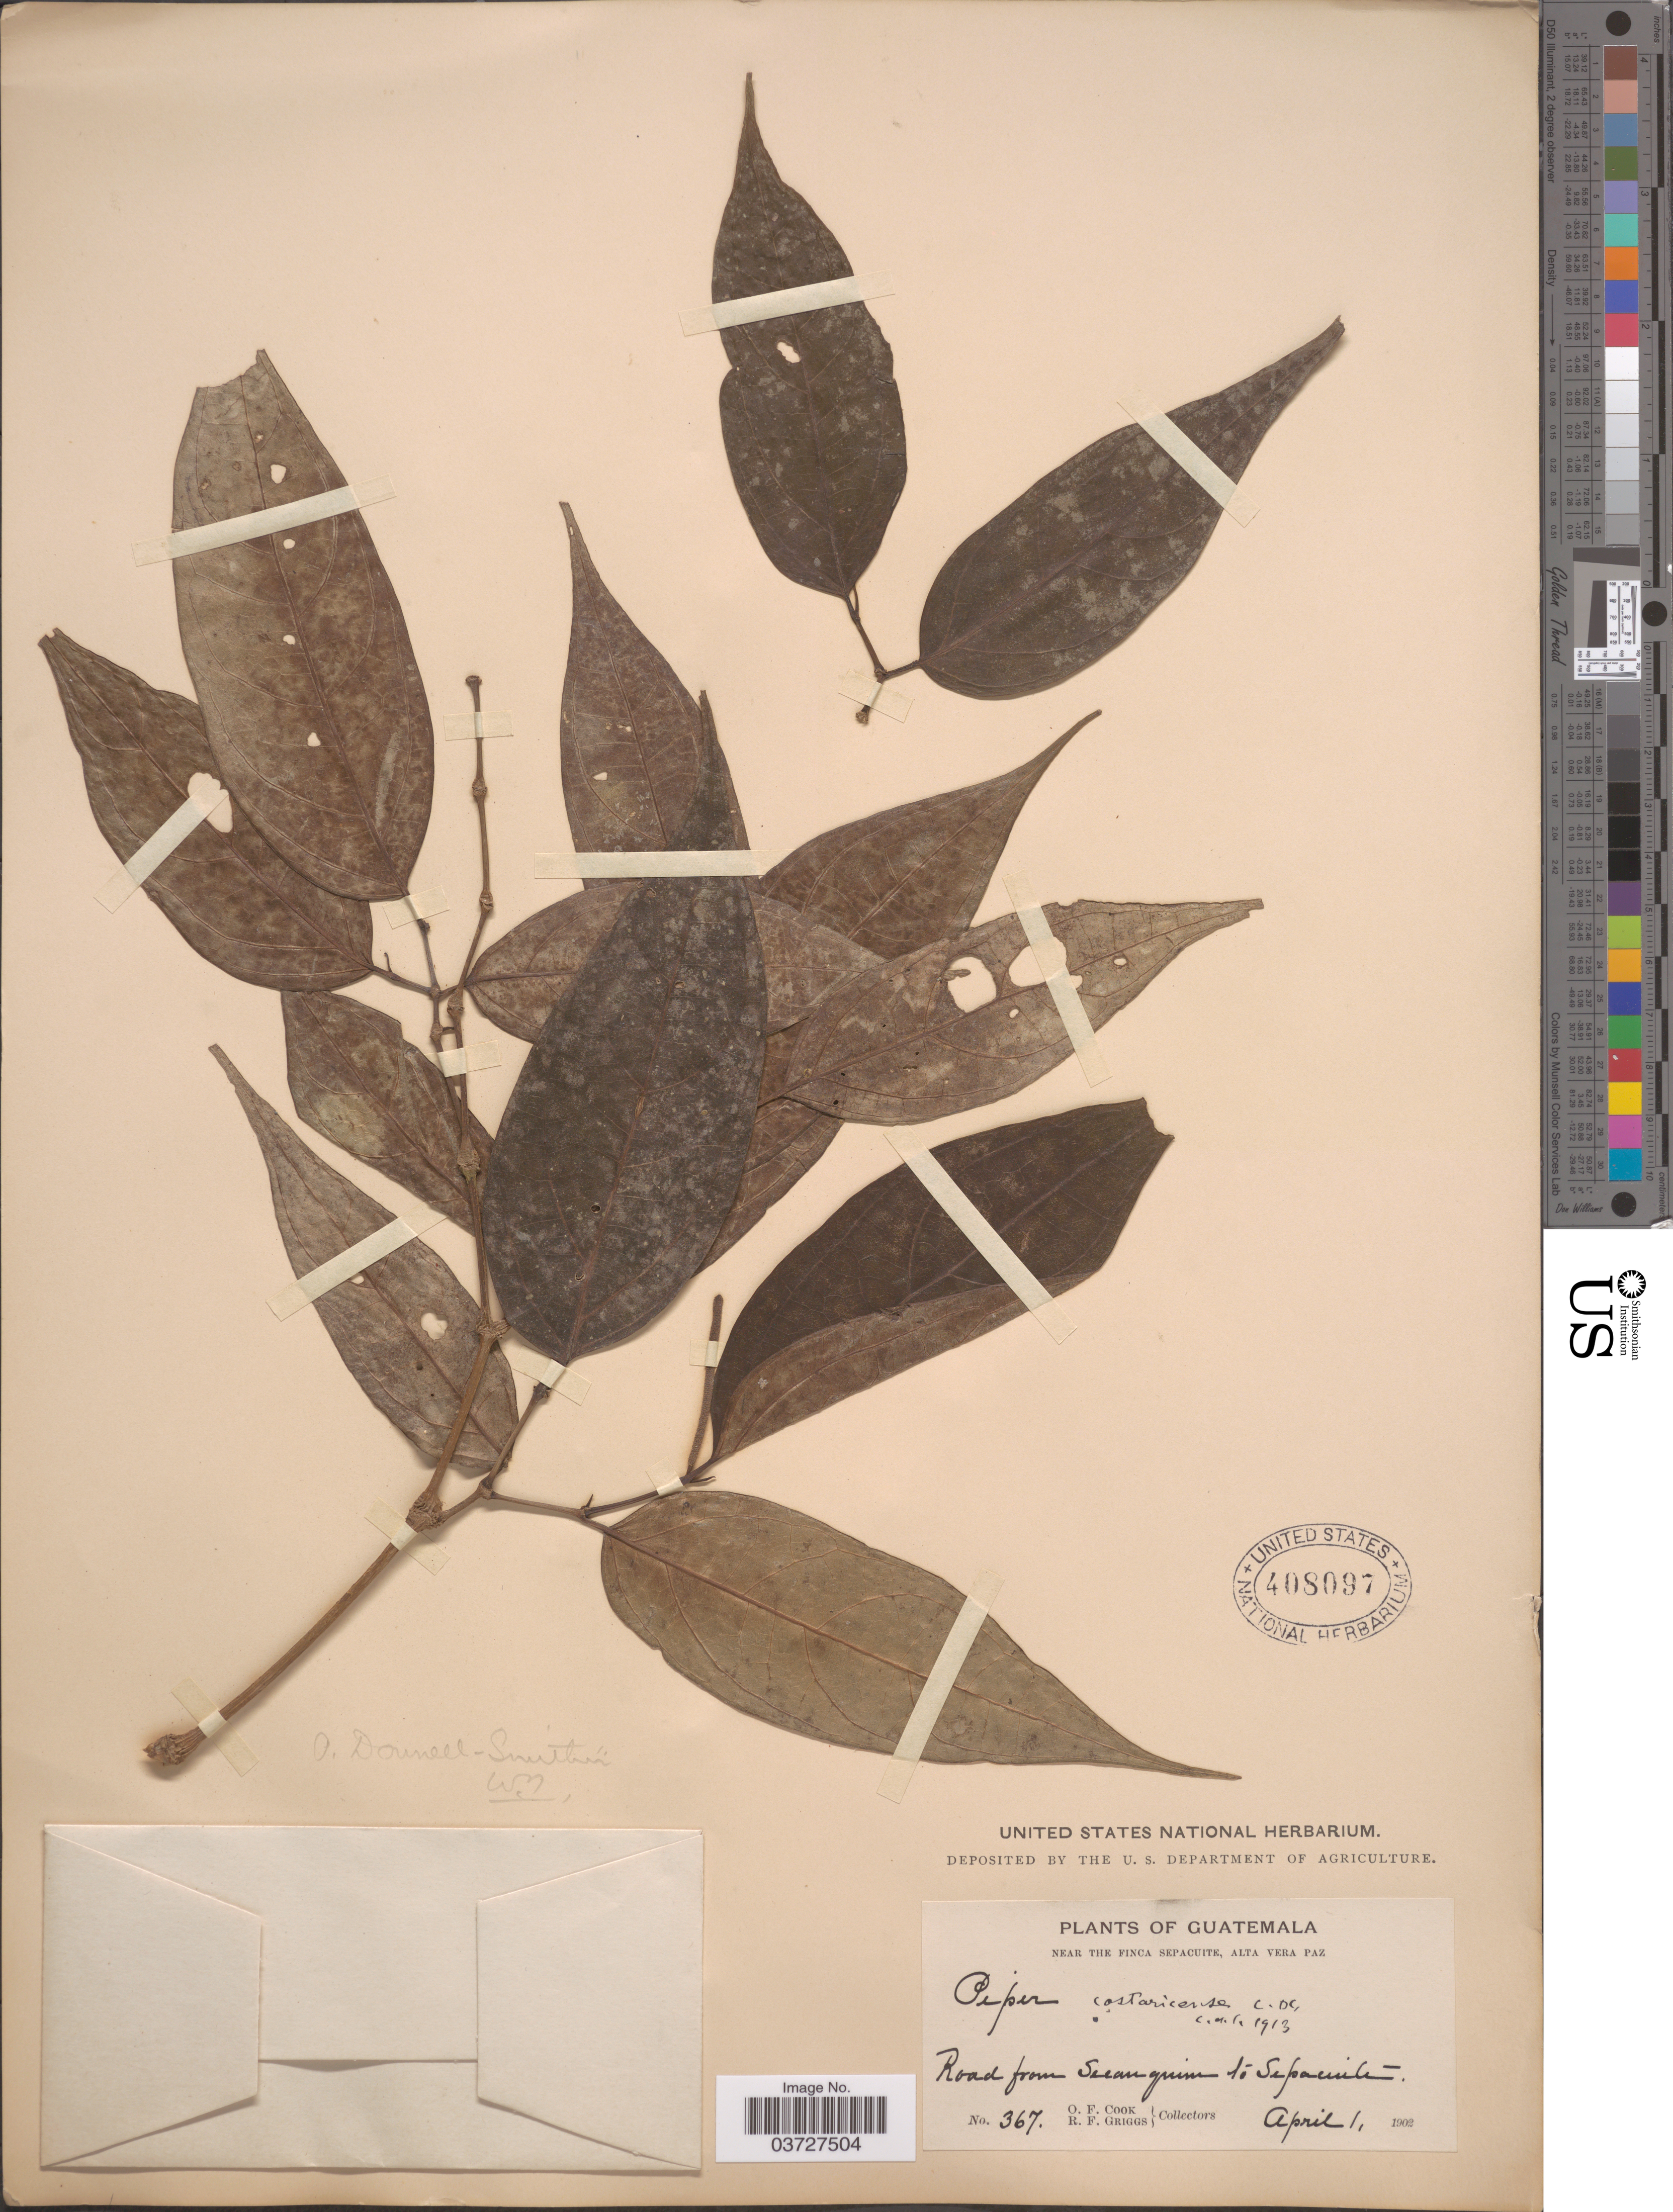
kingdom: Plantae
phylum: Tracheophyta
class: Magnoliopsida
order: Piperales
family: Piperaceae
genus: Piper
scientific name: Piper donnell-smithii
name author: C. DC.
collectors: O. F. Cook & R. F. Griggs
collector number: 367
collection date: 1902-04-01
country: Guatemala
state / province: Alta Verapaz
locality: Near the Finca Sepacuite, Alta Vera Paz. Road from Secanquim to Sepacuite.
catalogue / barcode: US 408097